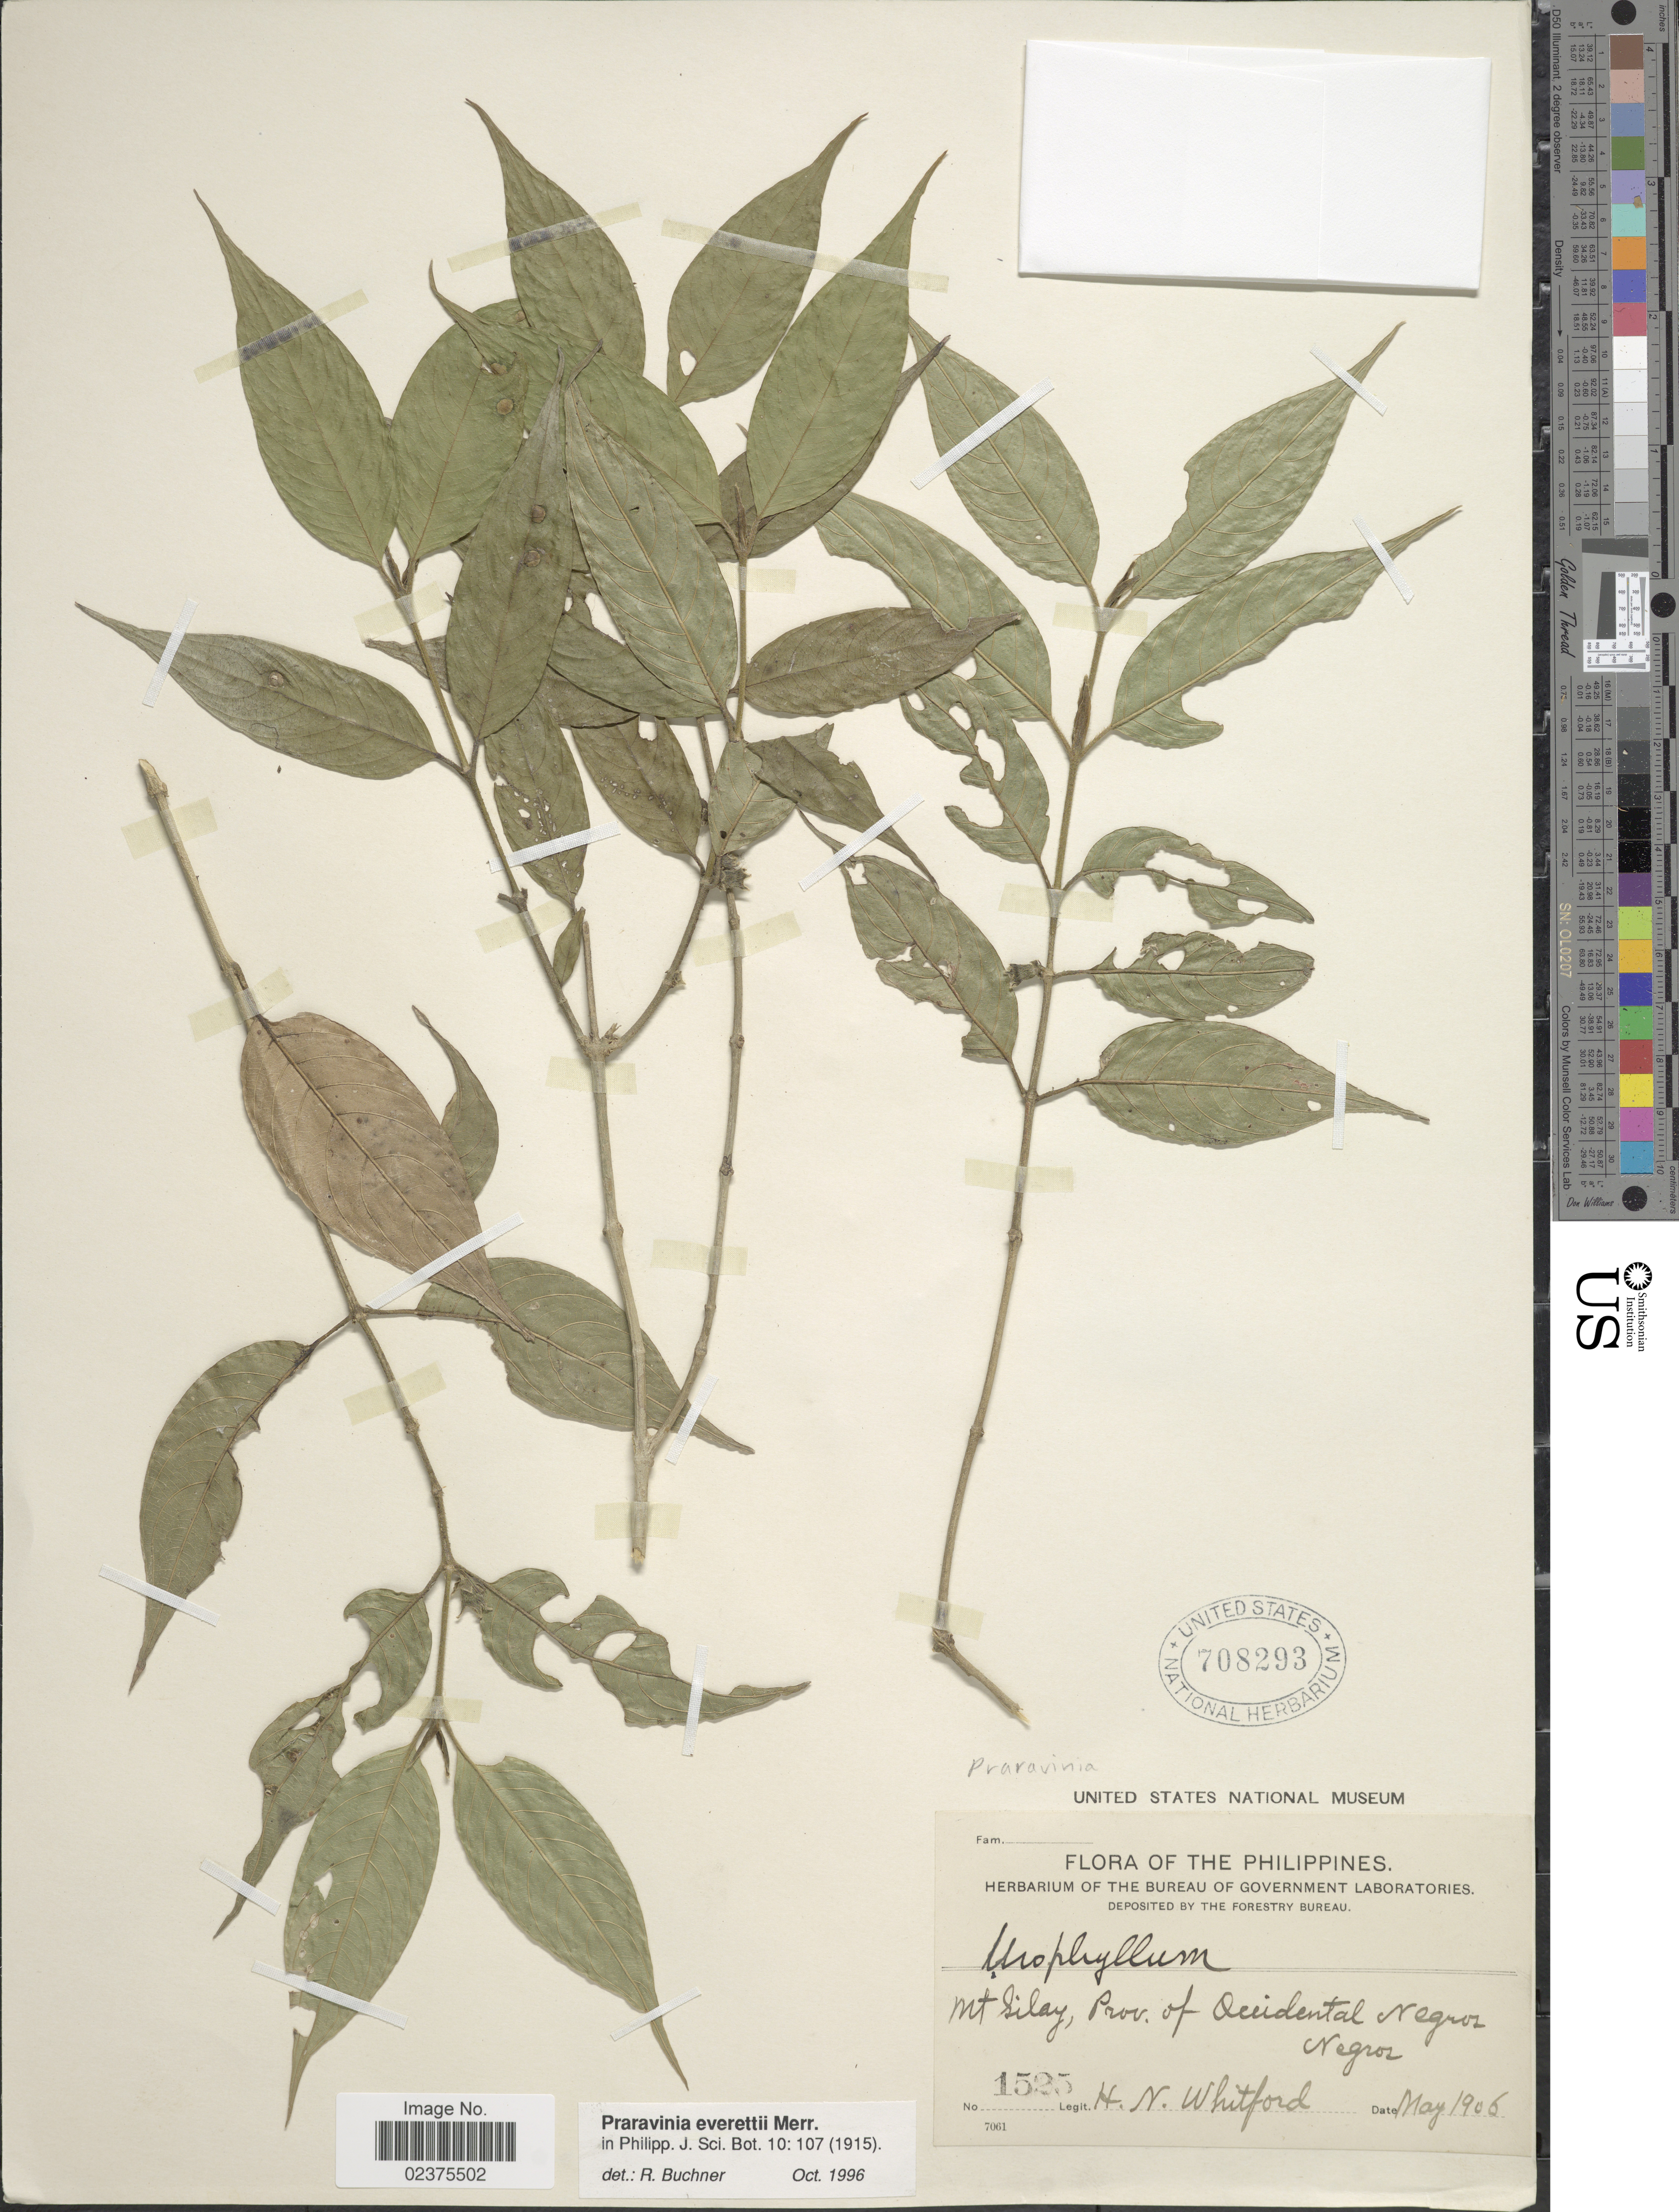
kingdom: Plantae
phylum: Tracheophyta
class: Magnoliopsida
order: Gentianales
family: Rubiaceae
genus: Praravinia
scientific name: Praravinia everettii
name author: Merr.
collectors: H. N. Whitford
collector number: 1525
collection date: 1906-05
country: Philippines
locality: Mt. Silay, Prov. of Occidental Negros, Negros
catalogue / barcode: US 708293